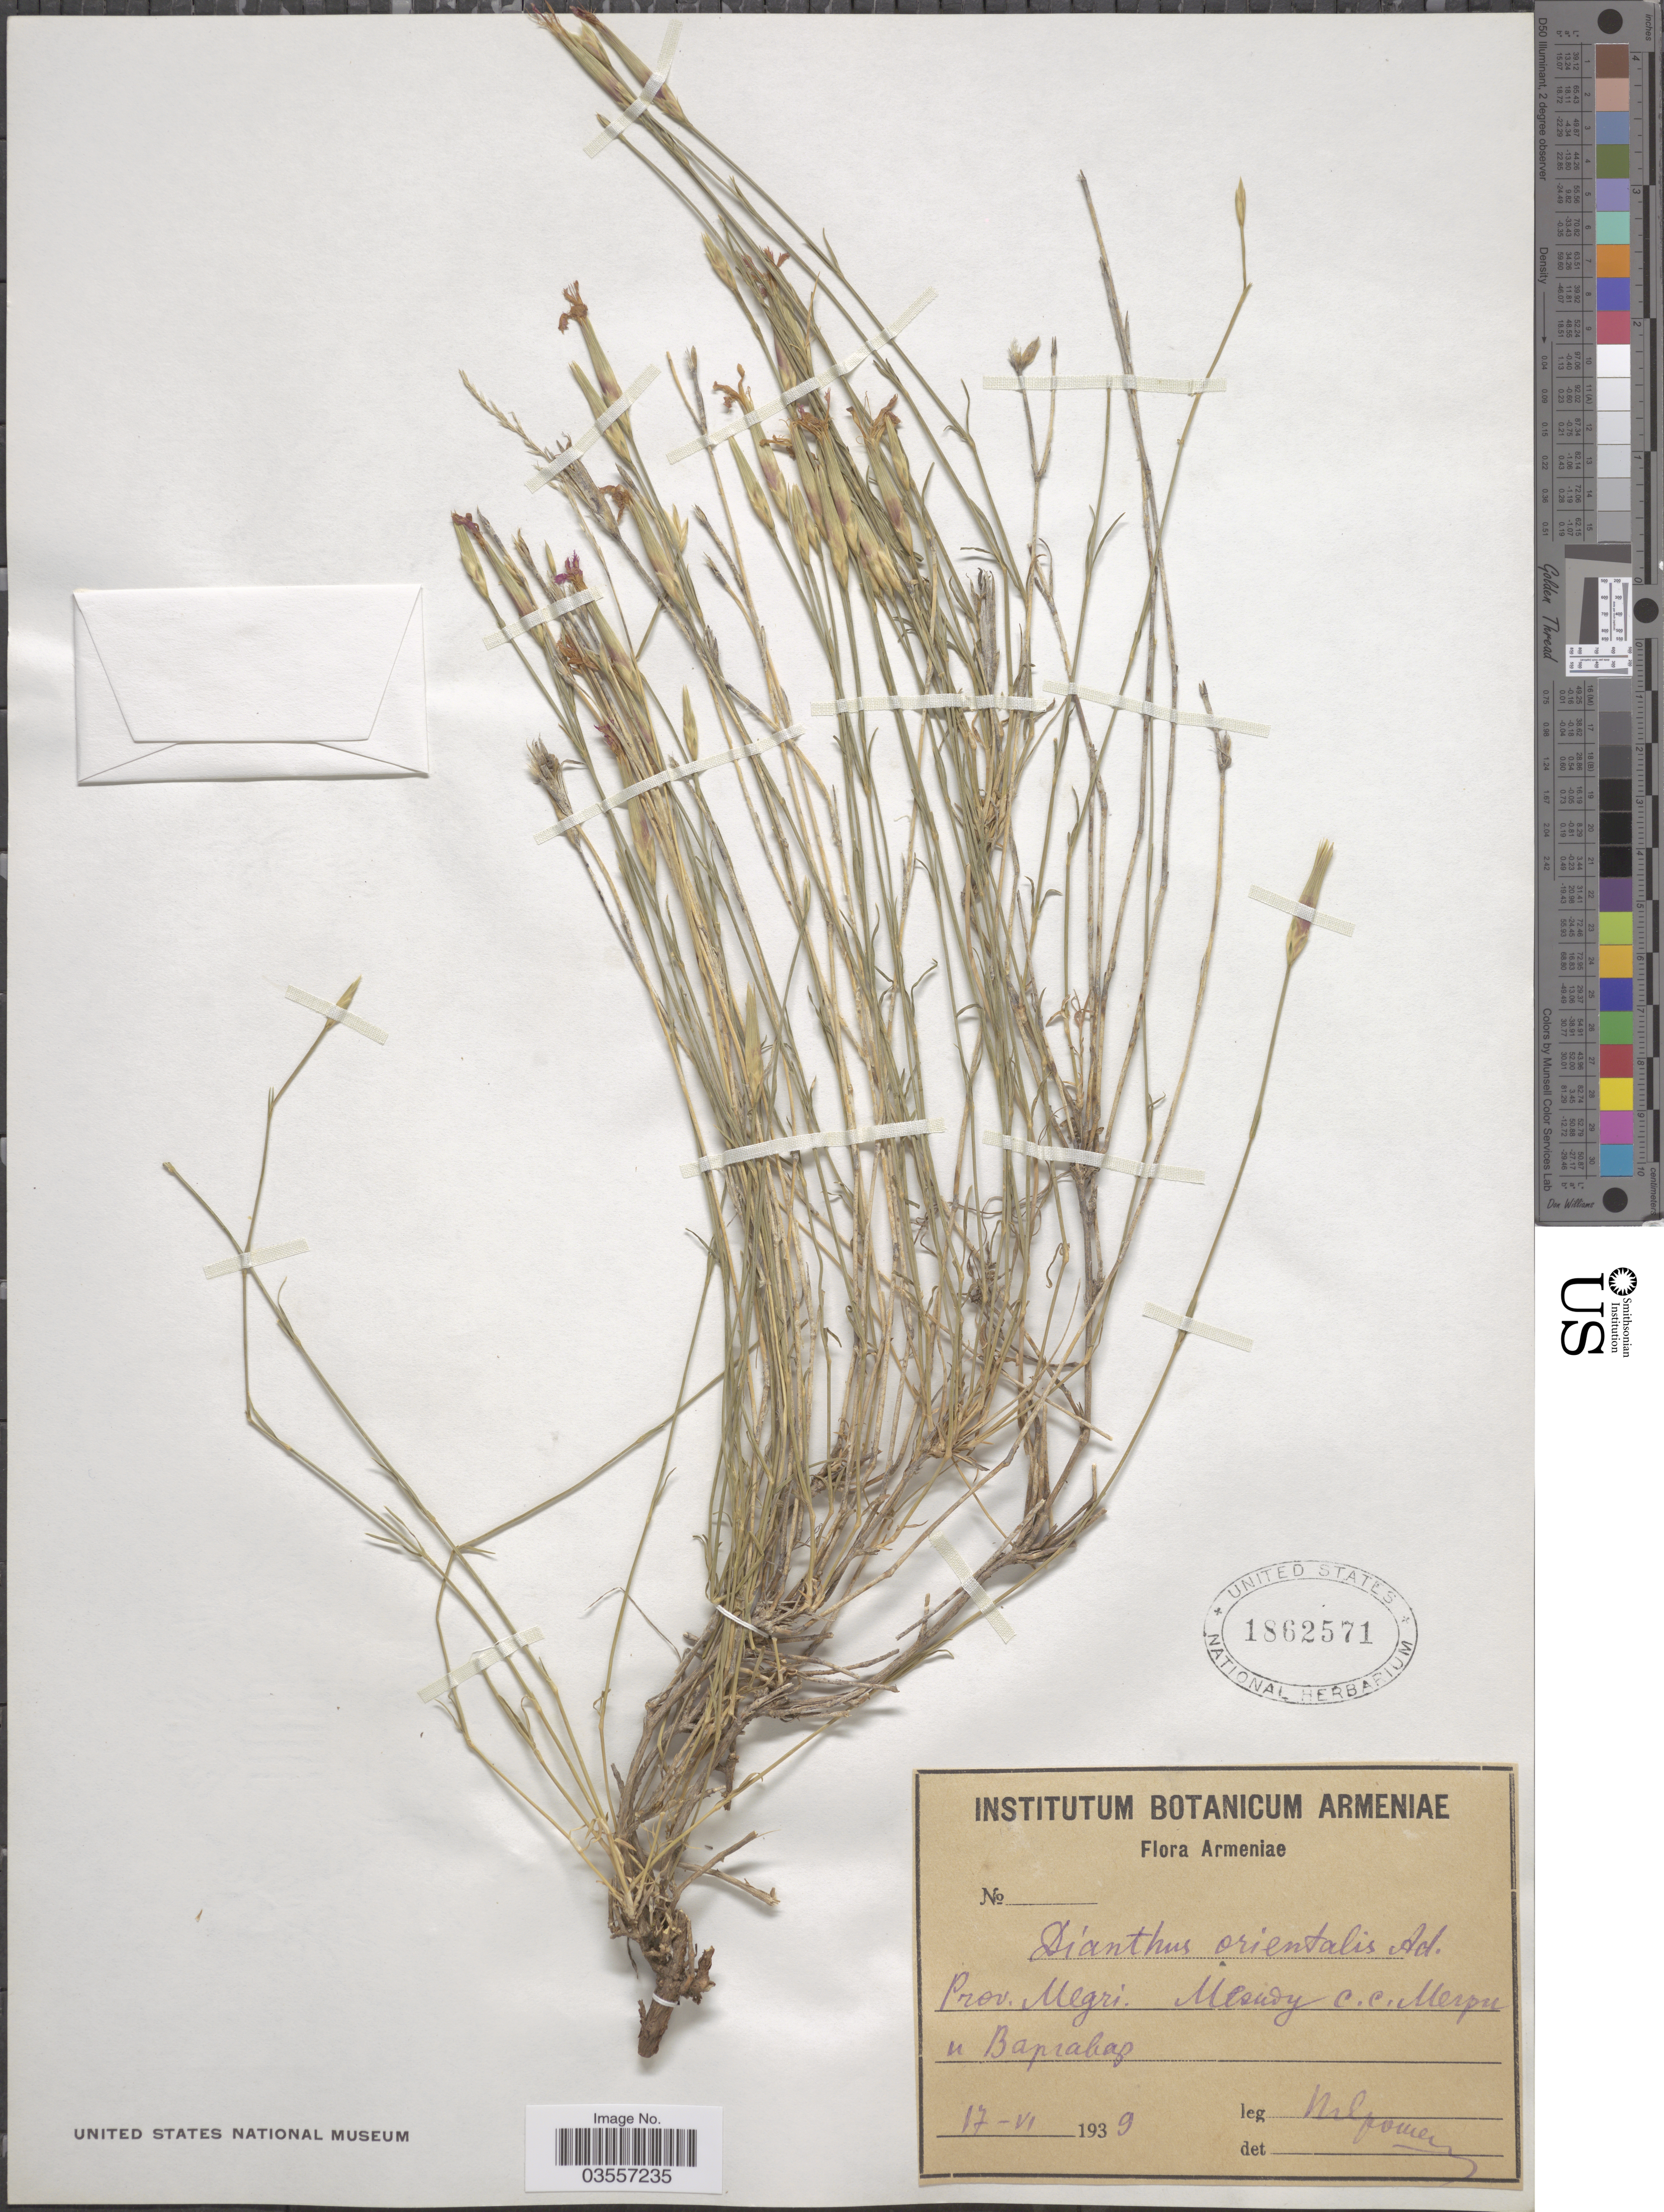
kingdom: Plantae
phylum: Tracheophyta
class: Magnoliopsida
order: Caryophyllales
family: Caryophyllaceae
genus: Dianthus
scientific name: Dianthus orientalis subsp. orientalis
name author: Adams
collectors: M. Powers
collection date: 1939-06-17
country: Armenia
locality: Prov. Megri. Mesudy c.c. Merpu. u Baprabas.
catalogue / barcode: US 1862571